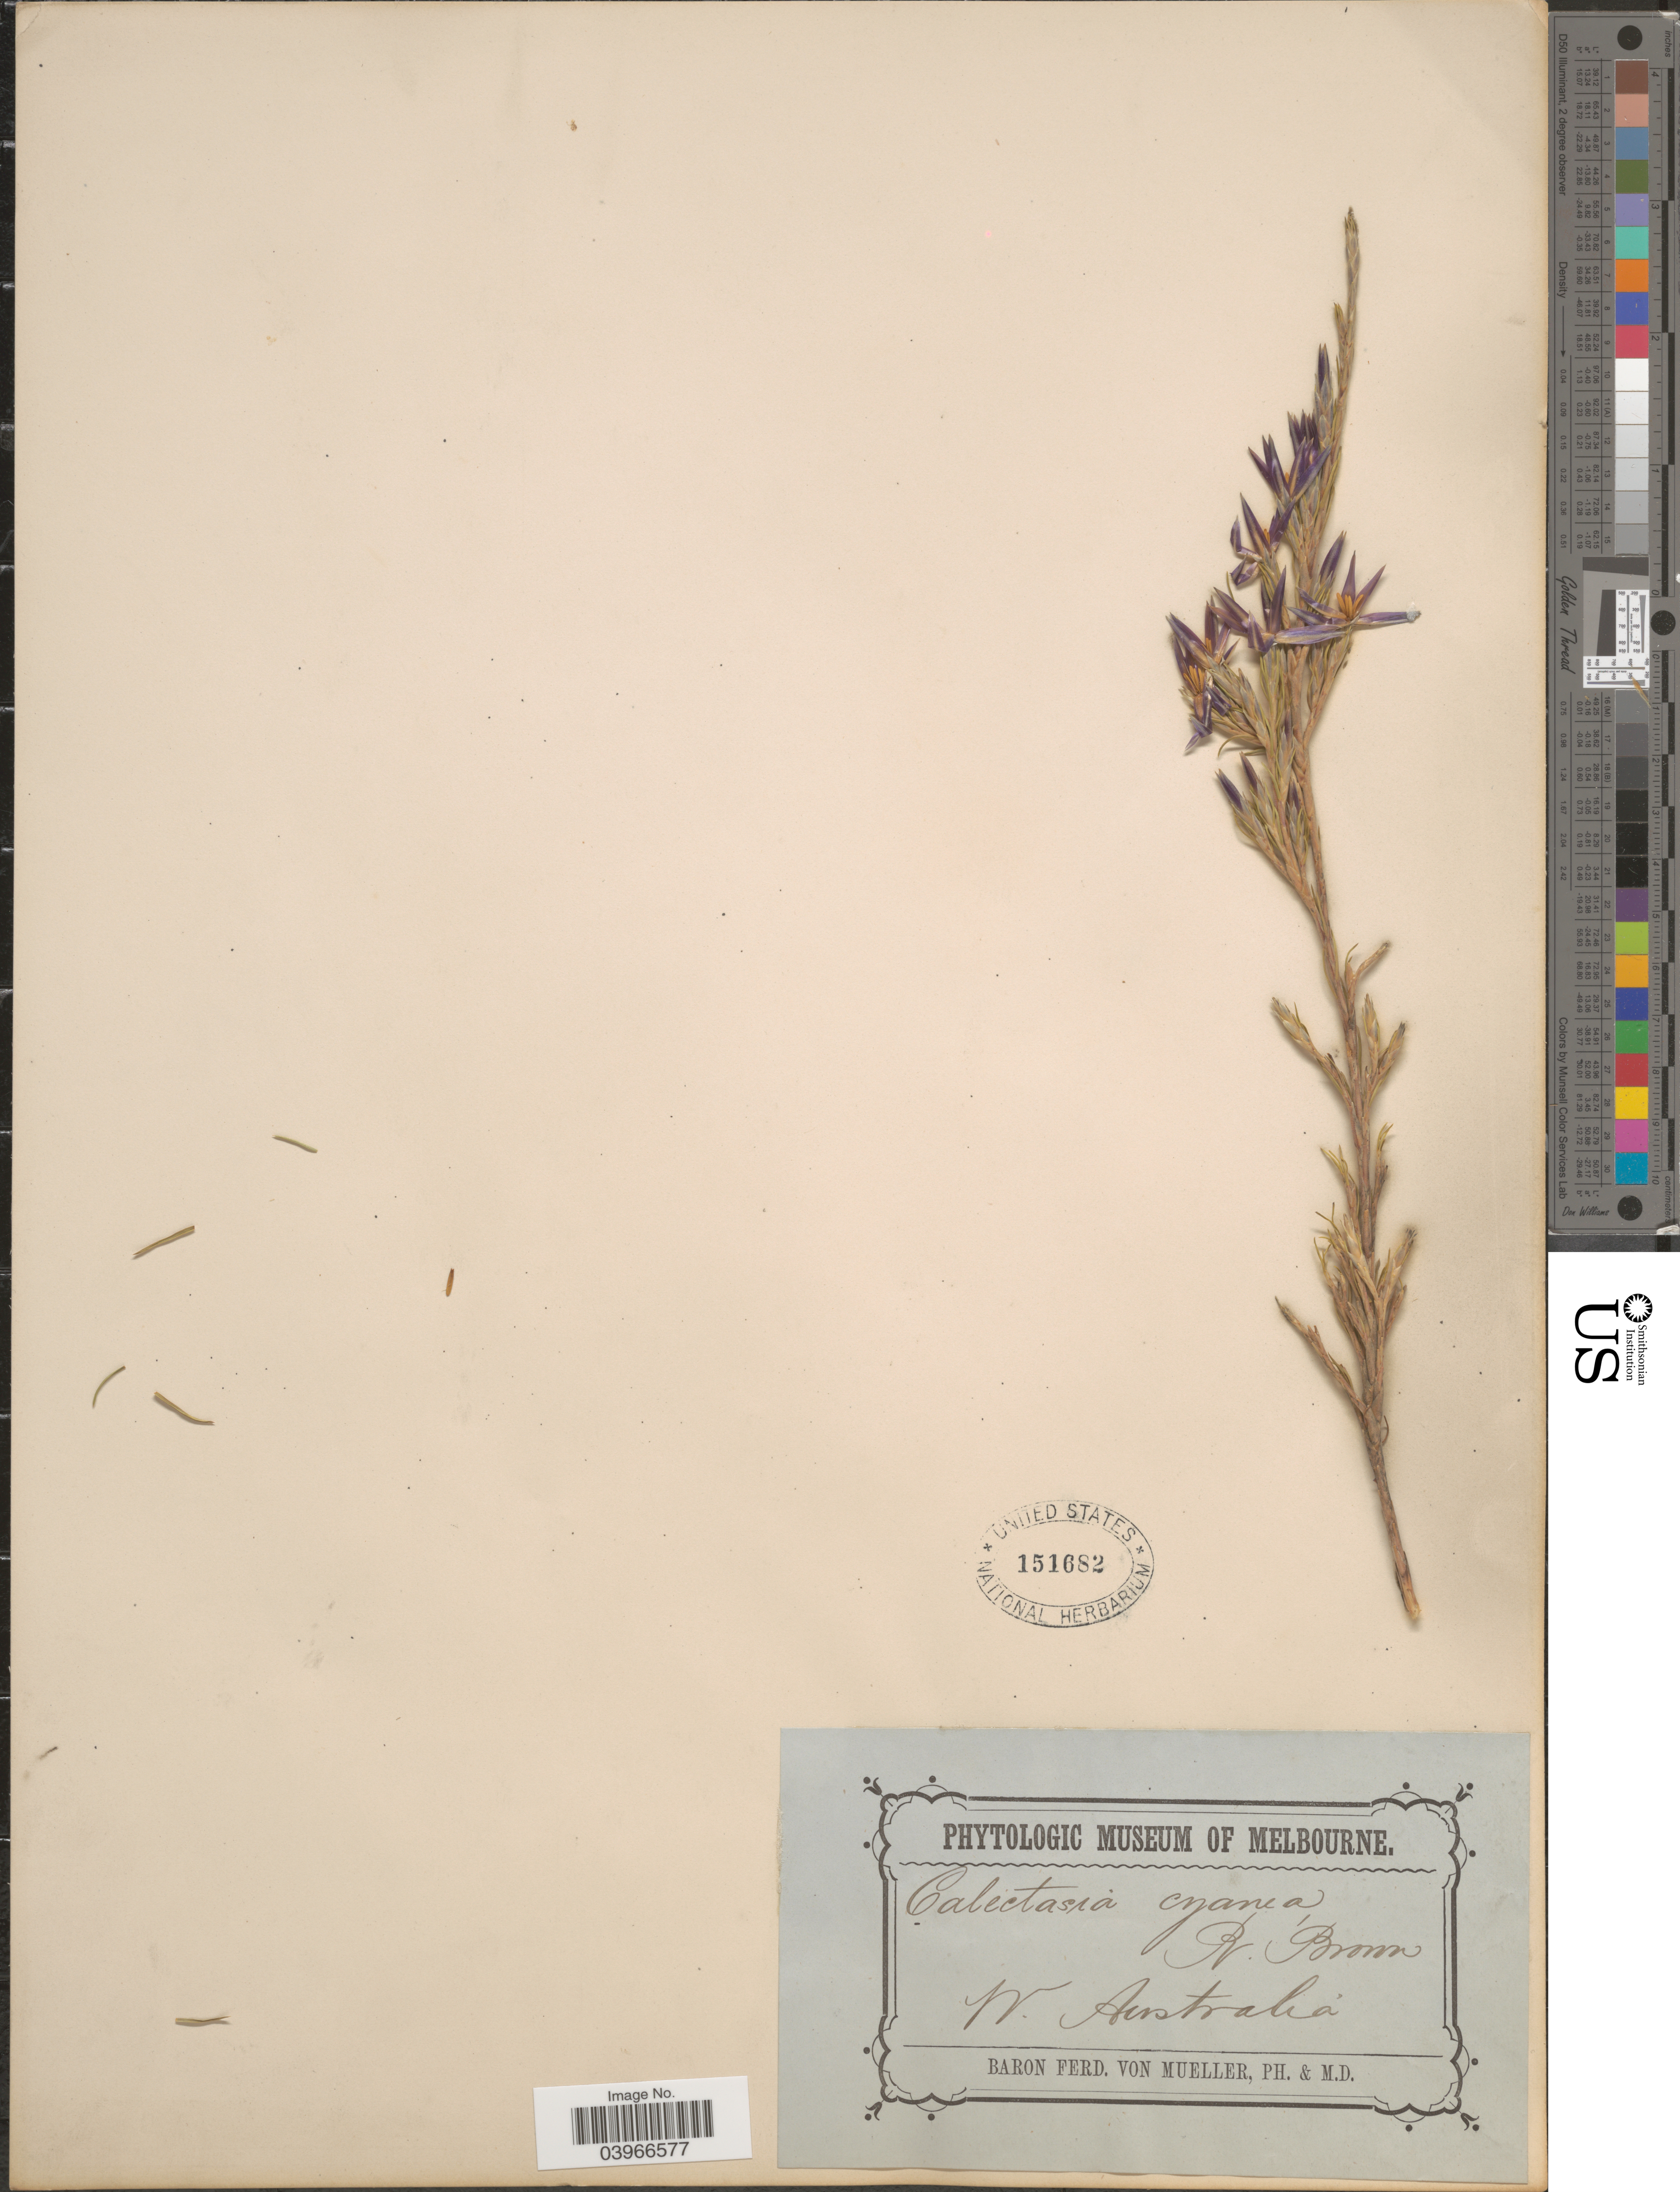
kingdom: Plantae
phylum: Tracheophyta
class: Liliopsida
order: Arecales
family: Dasypogonaceae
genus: Calectasia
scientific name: Calectasia cyanea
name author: R. Br.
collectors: F. Mueller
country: Australia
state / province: Western Australia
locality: W. Australia.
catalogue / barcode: US 151682